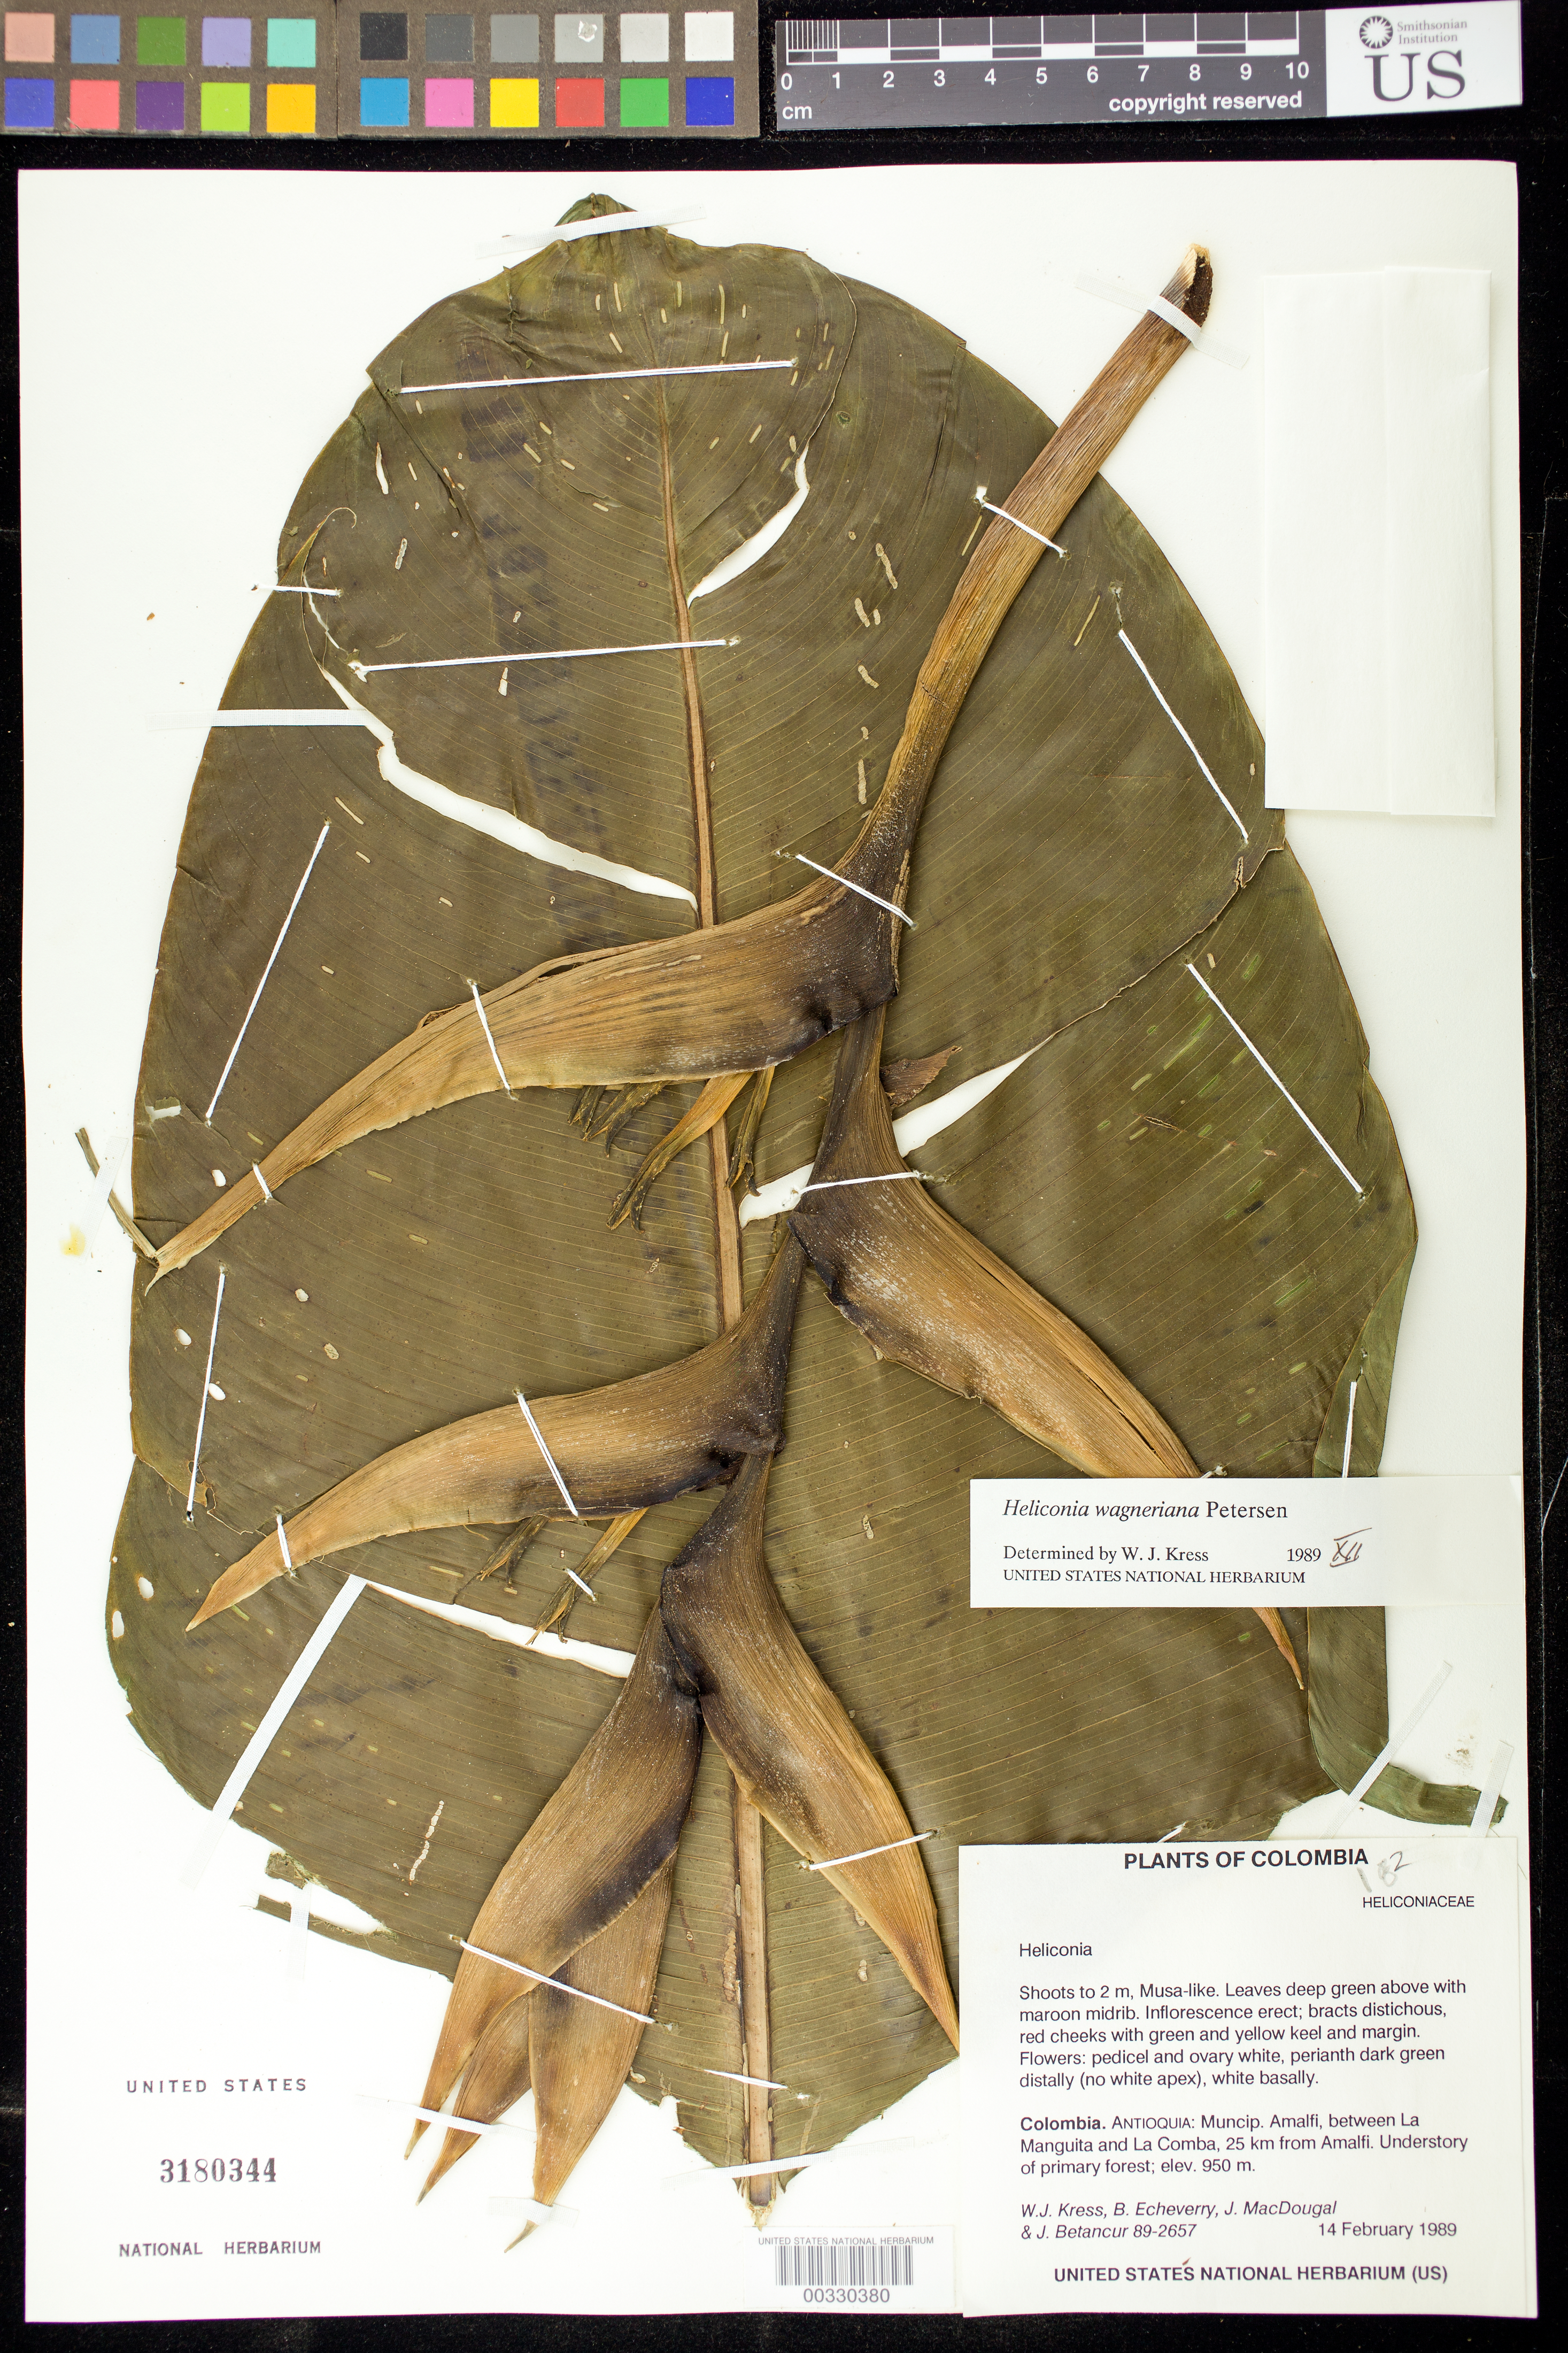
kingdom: Plantae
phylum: Tracheophyta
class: Liliopsida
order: Zingiberales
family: Heliconiaceae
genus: Heliconia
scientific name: Heliconia wagneriana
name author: Petersen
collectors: W. J. Kress, B. Echeverry, J. M. MacDougal & J. C. Betancur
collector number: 89-2657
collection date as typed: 14 Feb 1989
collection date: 1989-02-14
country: Colombia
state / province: Antioquia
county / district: Amalfi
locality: Mun of Amalfi, between la Manguita and la Comba, 25 km from Amalfi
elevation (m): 950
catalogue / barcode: US 3180344